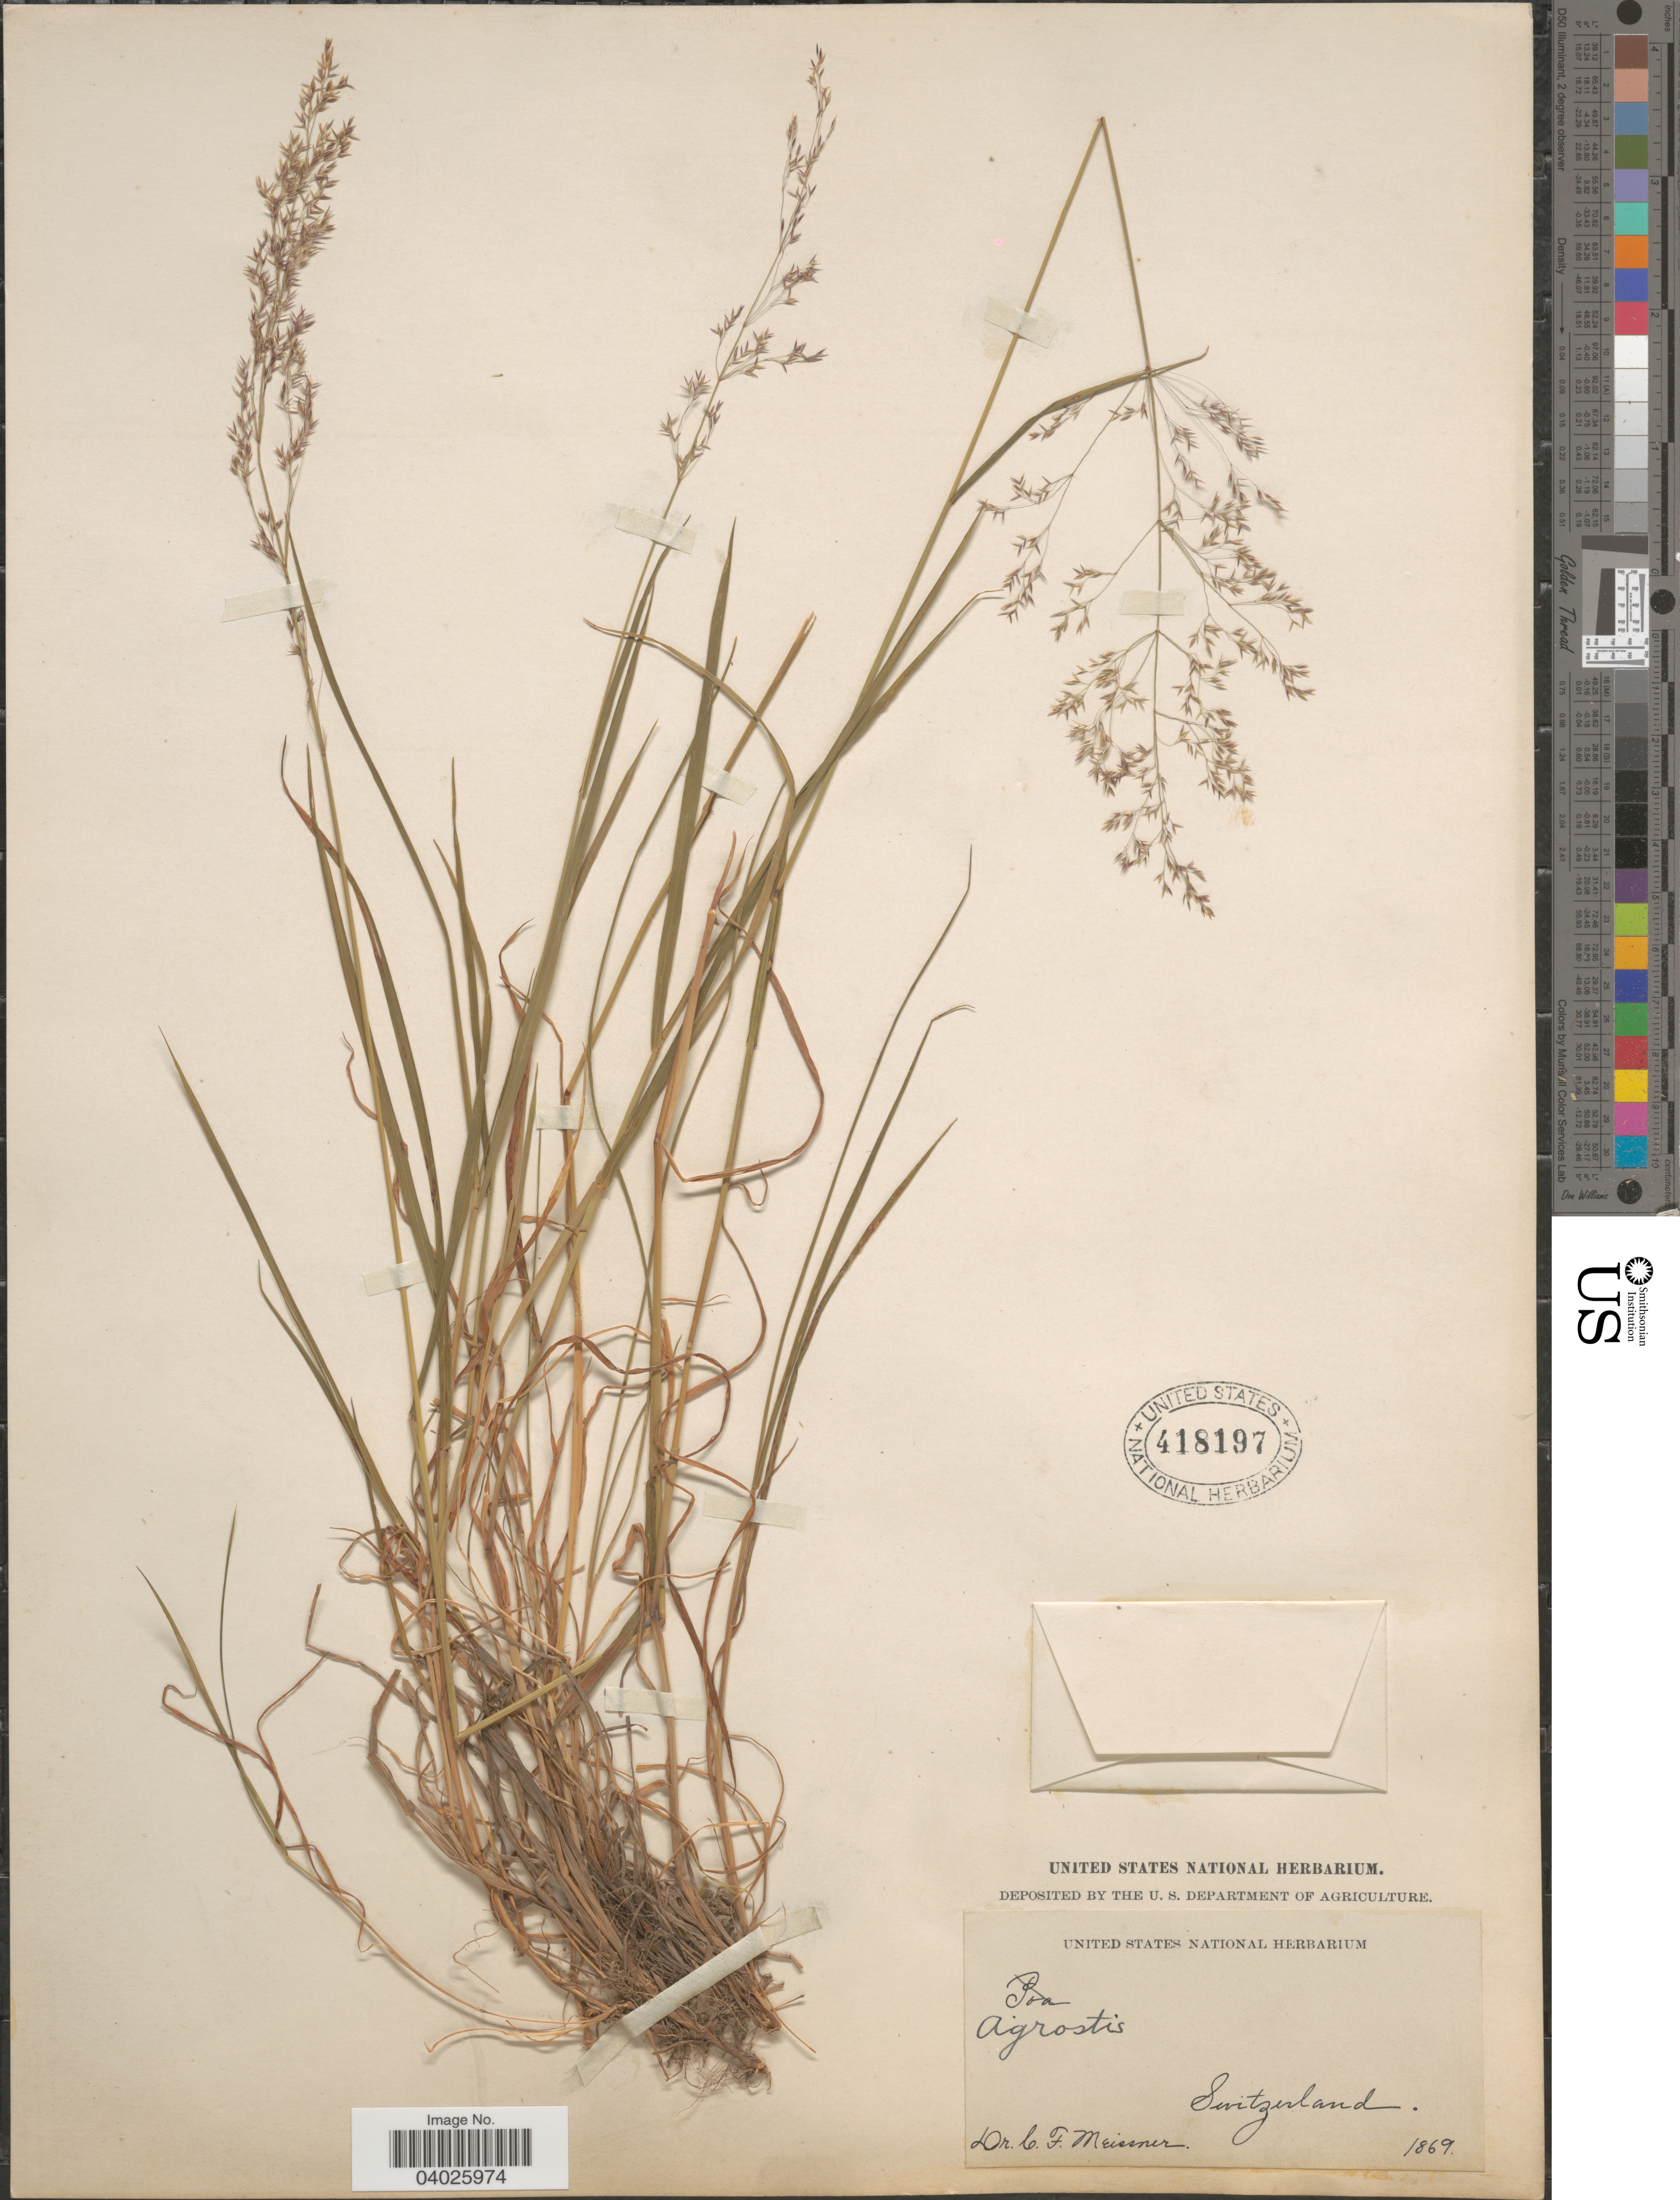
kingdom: Plantae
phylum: Tracheophyta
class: Liliopsida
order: Poales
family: Poaceae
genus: Agrostis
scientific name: Agrostis sp.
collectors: C. F. W. Meissner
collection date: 1869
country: Switzerland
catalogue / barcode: US 418197